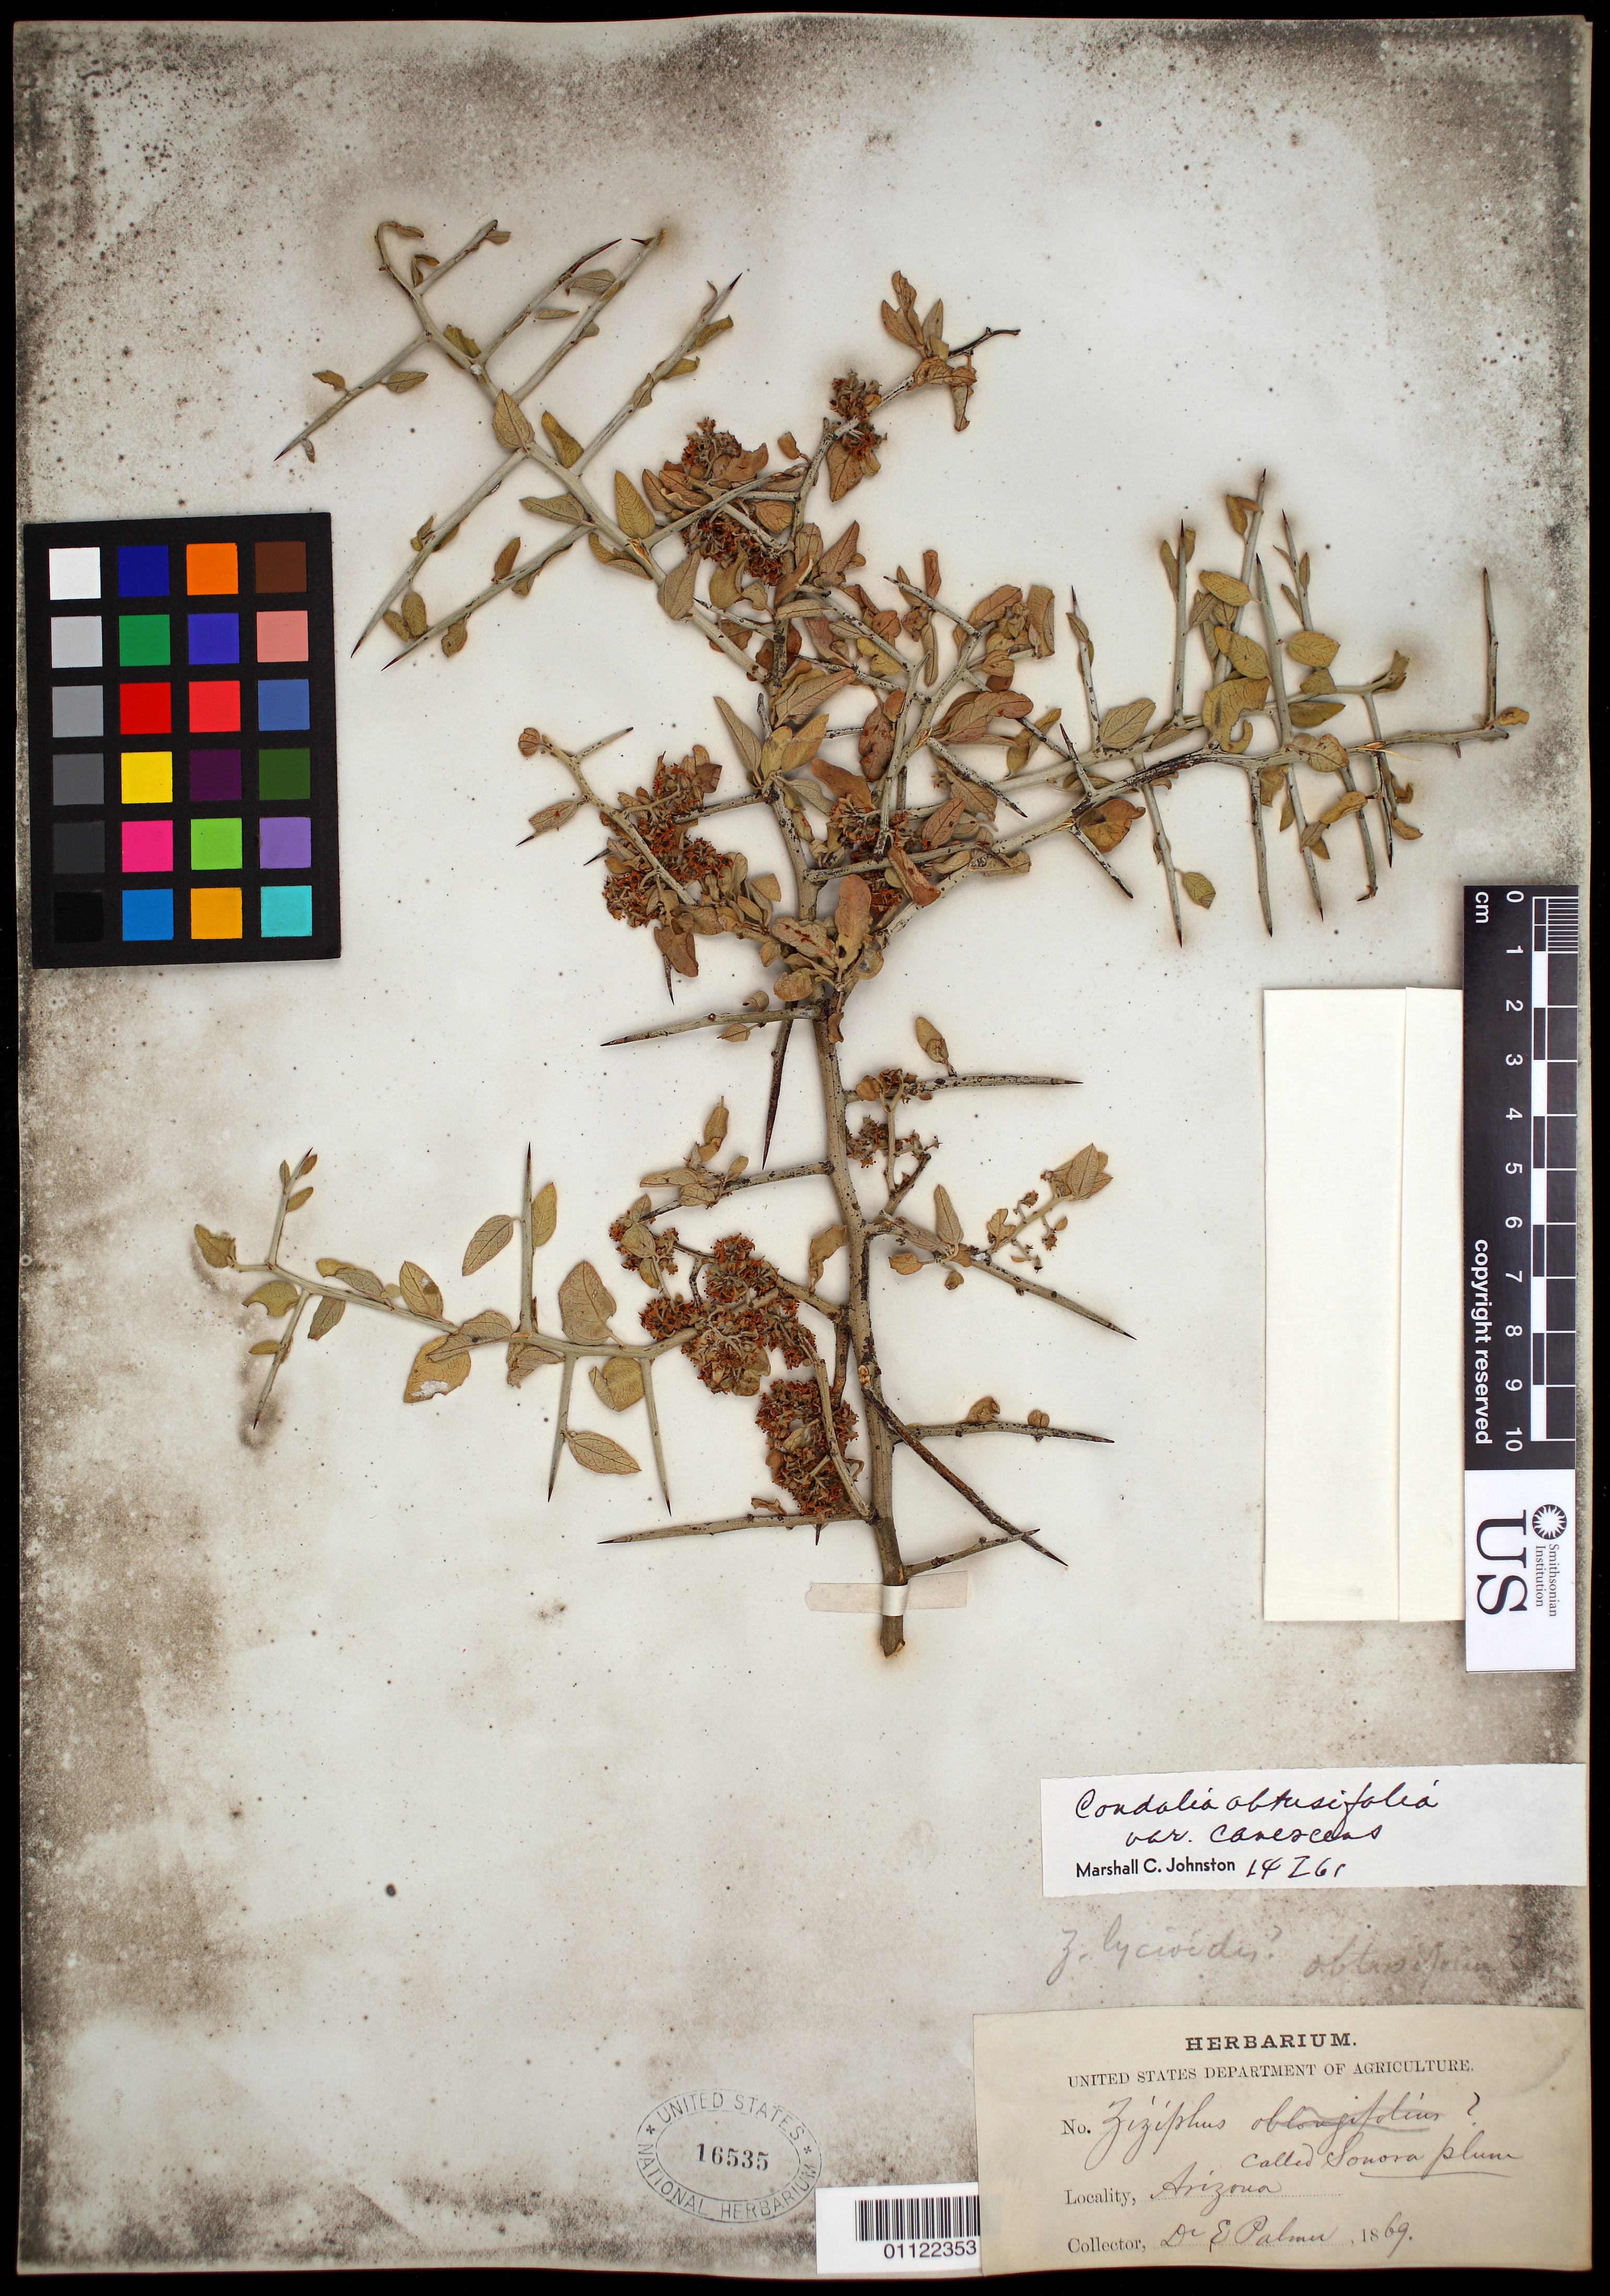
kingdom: Plantae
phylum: Tracheophyta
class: Magnoliopsida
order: Rosales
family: Rhamnaceae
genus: Sarcomphalus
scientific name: Sarcomphalus obtusifolius var. canescens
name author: (A. Gray) Hauenschild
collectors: E. Palmer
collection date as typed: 1869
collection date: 1869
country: United States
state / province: Arizona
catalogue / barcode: US 16535